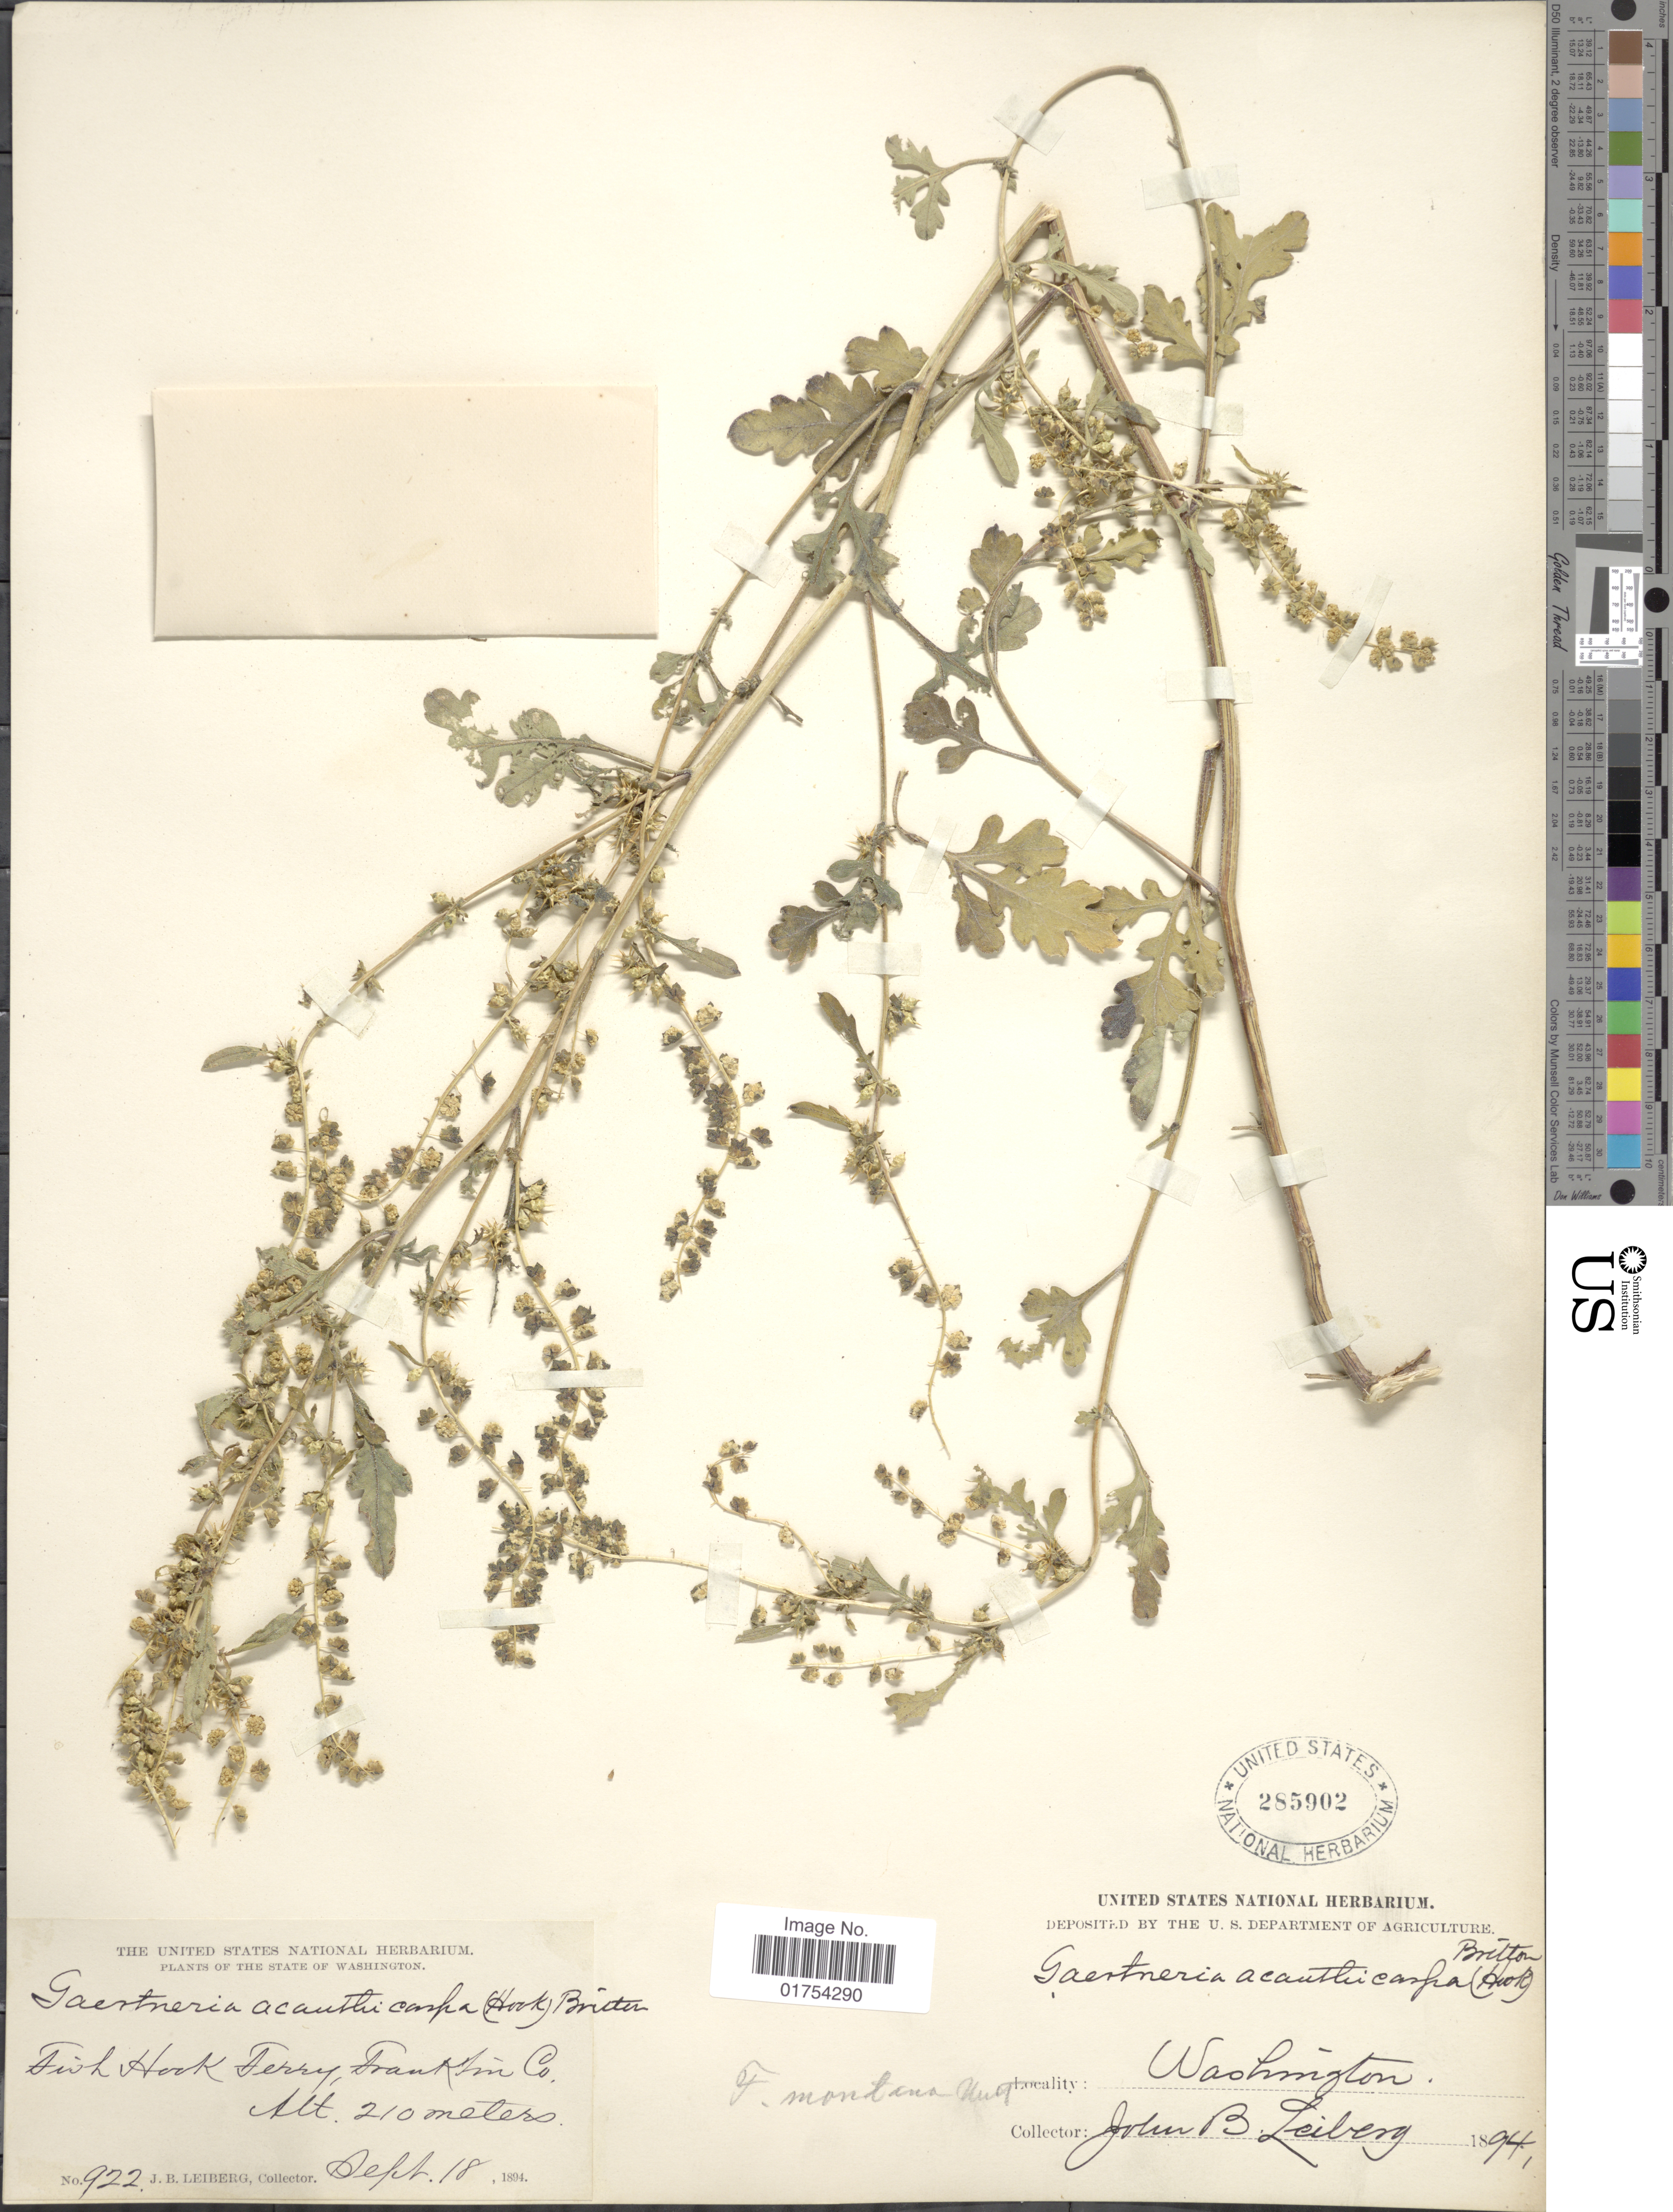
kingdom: Plantae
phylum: Tracheophyta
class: Magnoliopsida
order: Asterales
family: Asteraceae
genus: Franseria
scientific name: Franseria acanthicarpa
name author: Coville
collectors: J. B. Leiberg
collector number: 922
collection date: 1894-09-18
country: United States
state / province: Washington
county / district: Franklin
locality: Fish Hook Ferry, Franklin Co.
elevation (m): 210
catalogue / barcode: US 285902